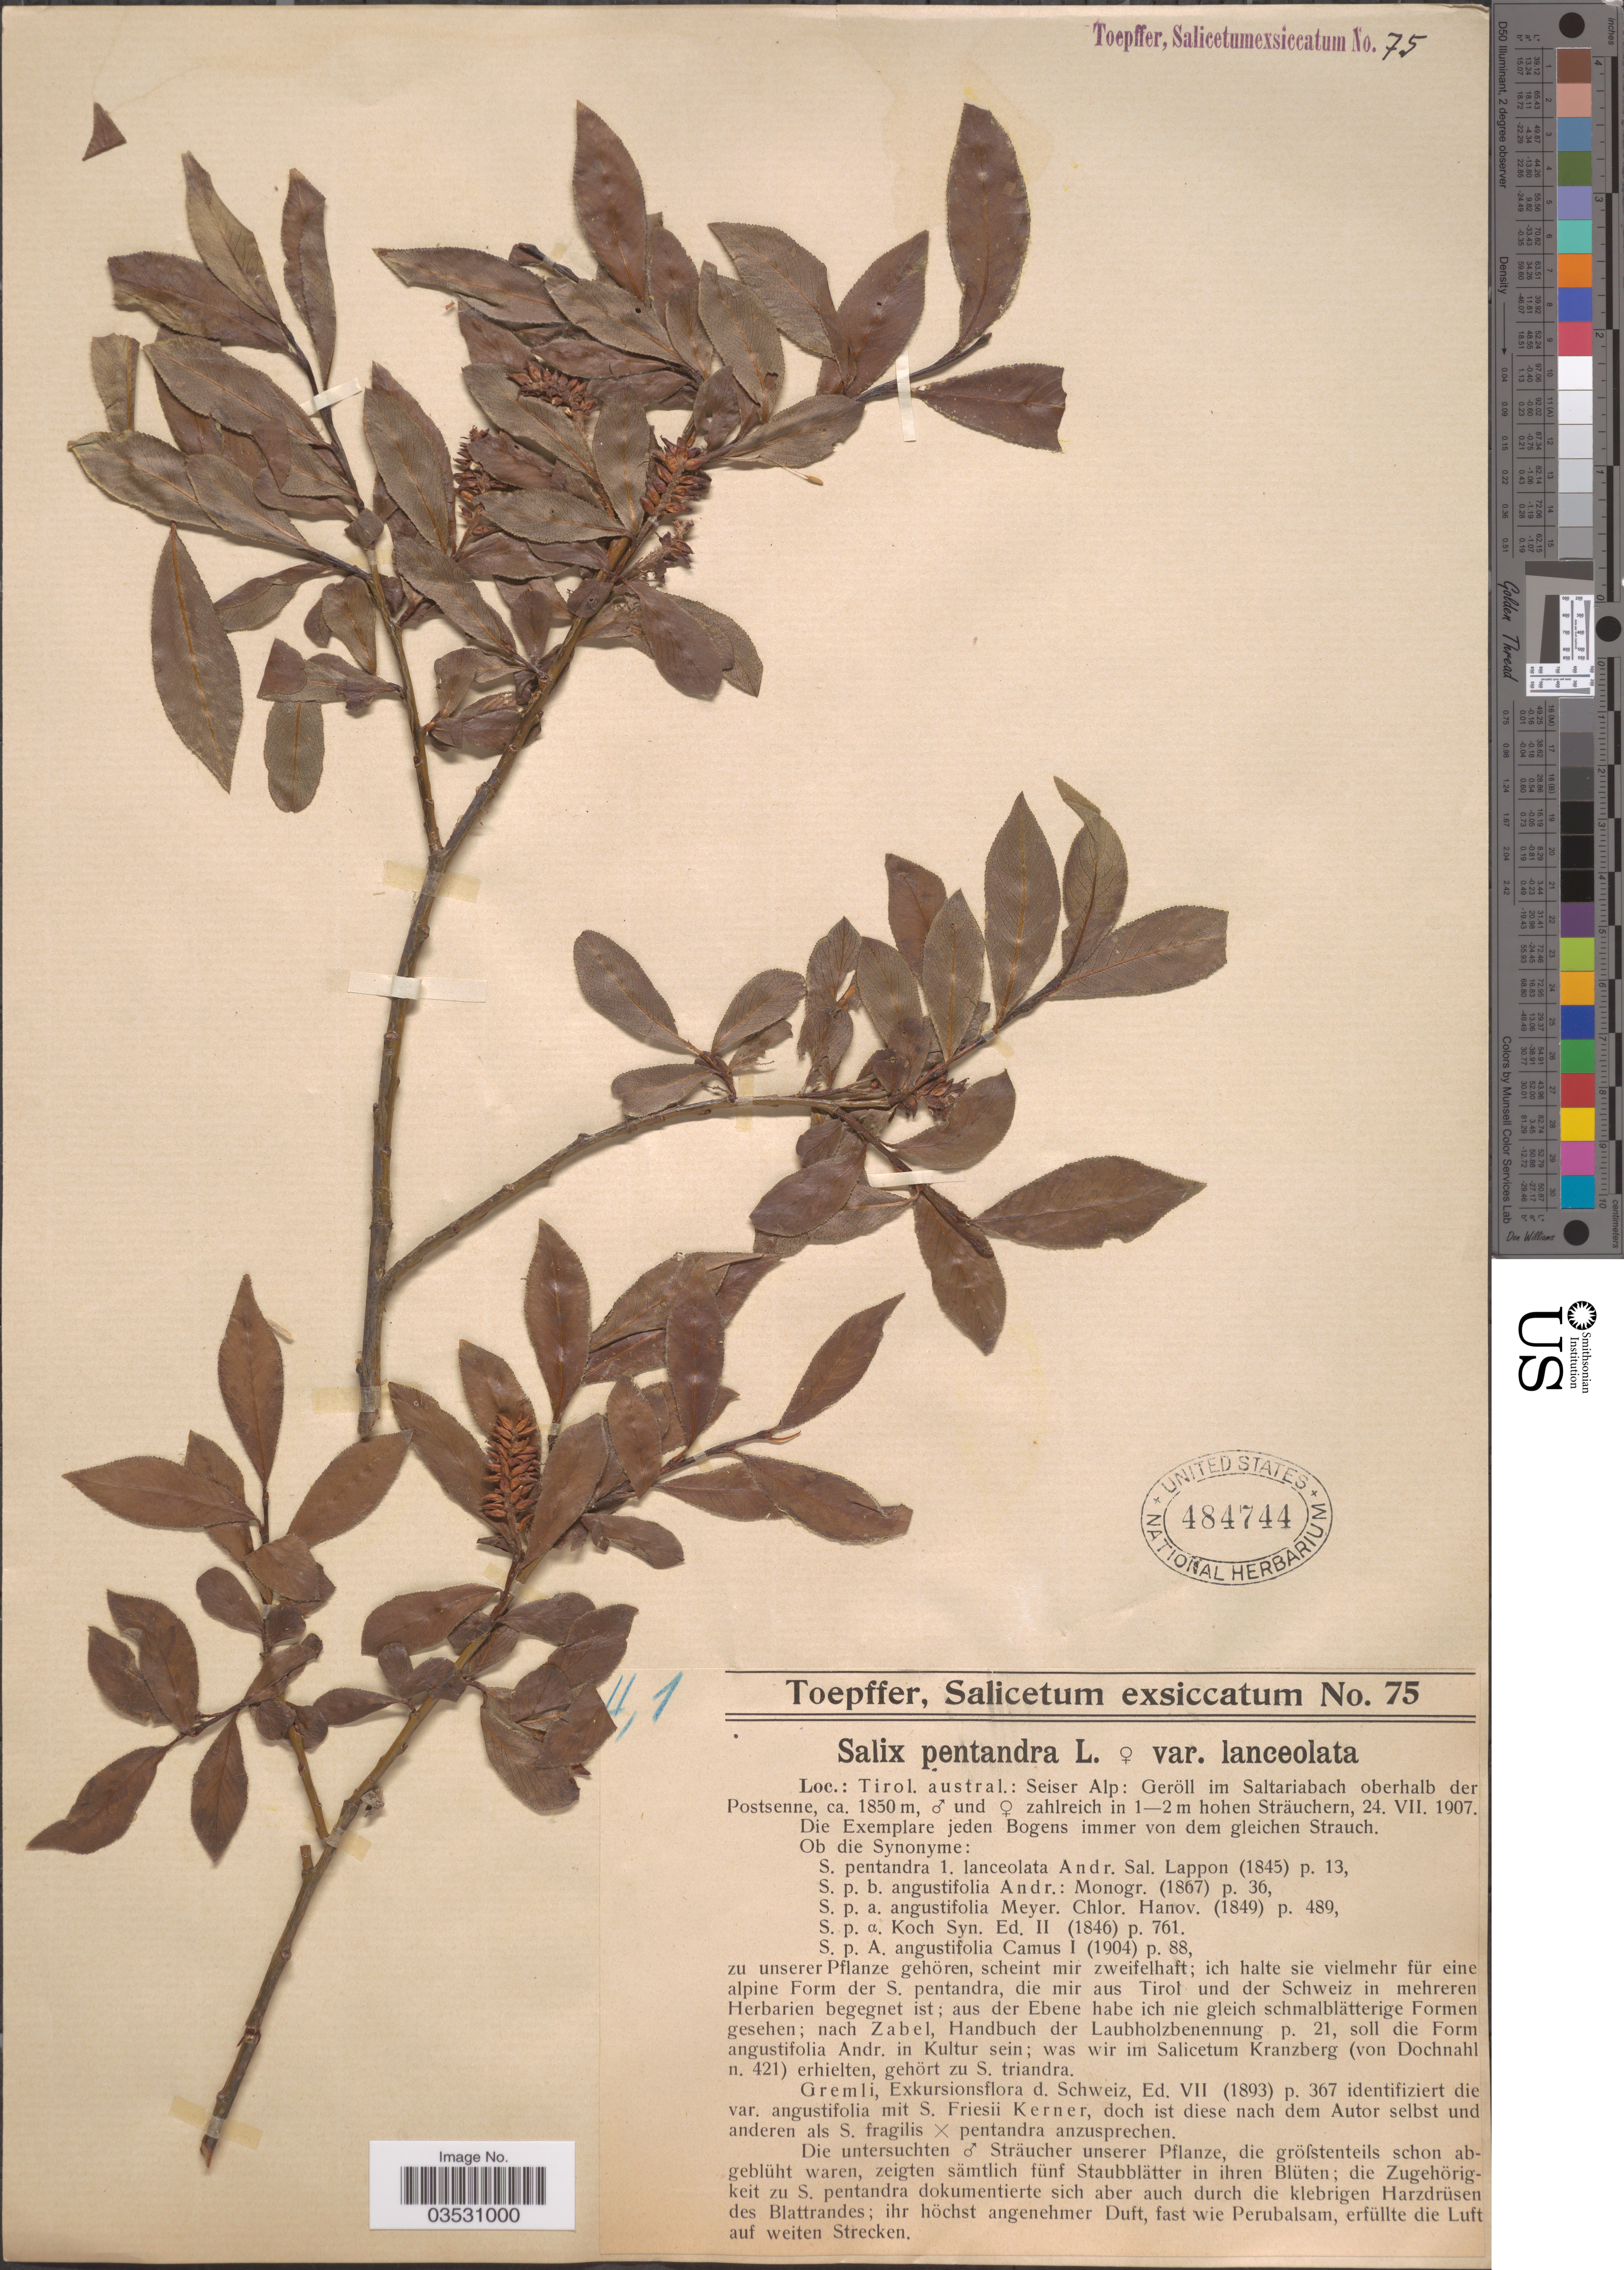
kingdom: Plantae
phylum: Tracheophyta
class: Magnoliopsida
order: Malpighiales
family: Salicaceae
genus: Salix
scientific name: Salix pentandra var. lanceolata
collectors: A. Toepffer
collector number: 75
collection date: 1907-07-24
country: Austria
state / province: Styria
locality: Austral.: Seiser Alp: Geröll im Saltariabach oberhalb der Potsenne.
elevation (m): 1850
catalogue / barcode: US 484744